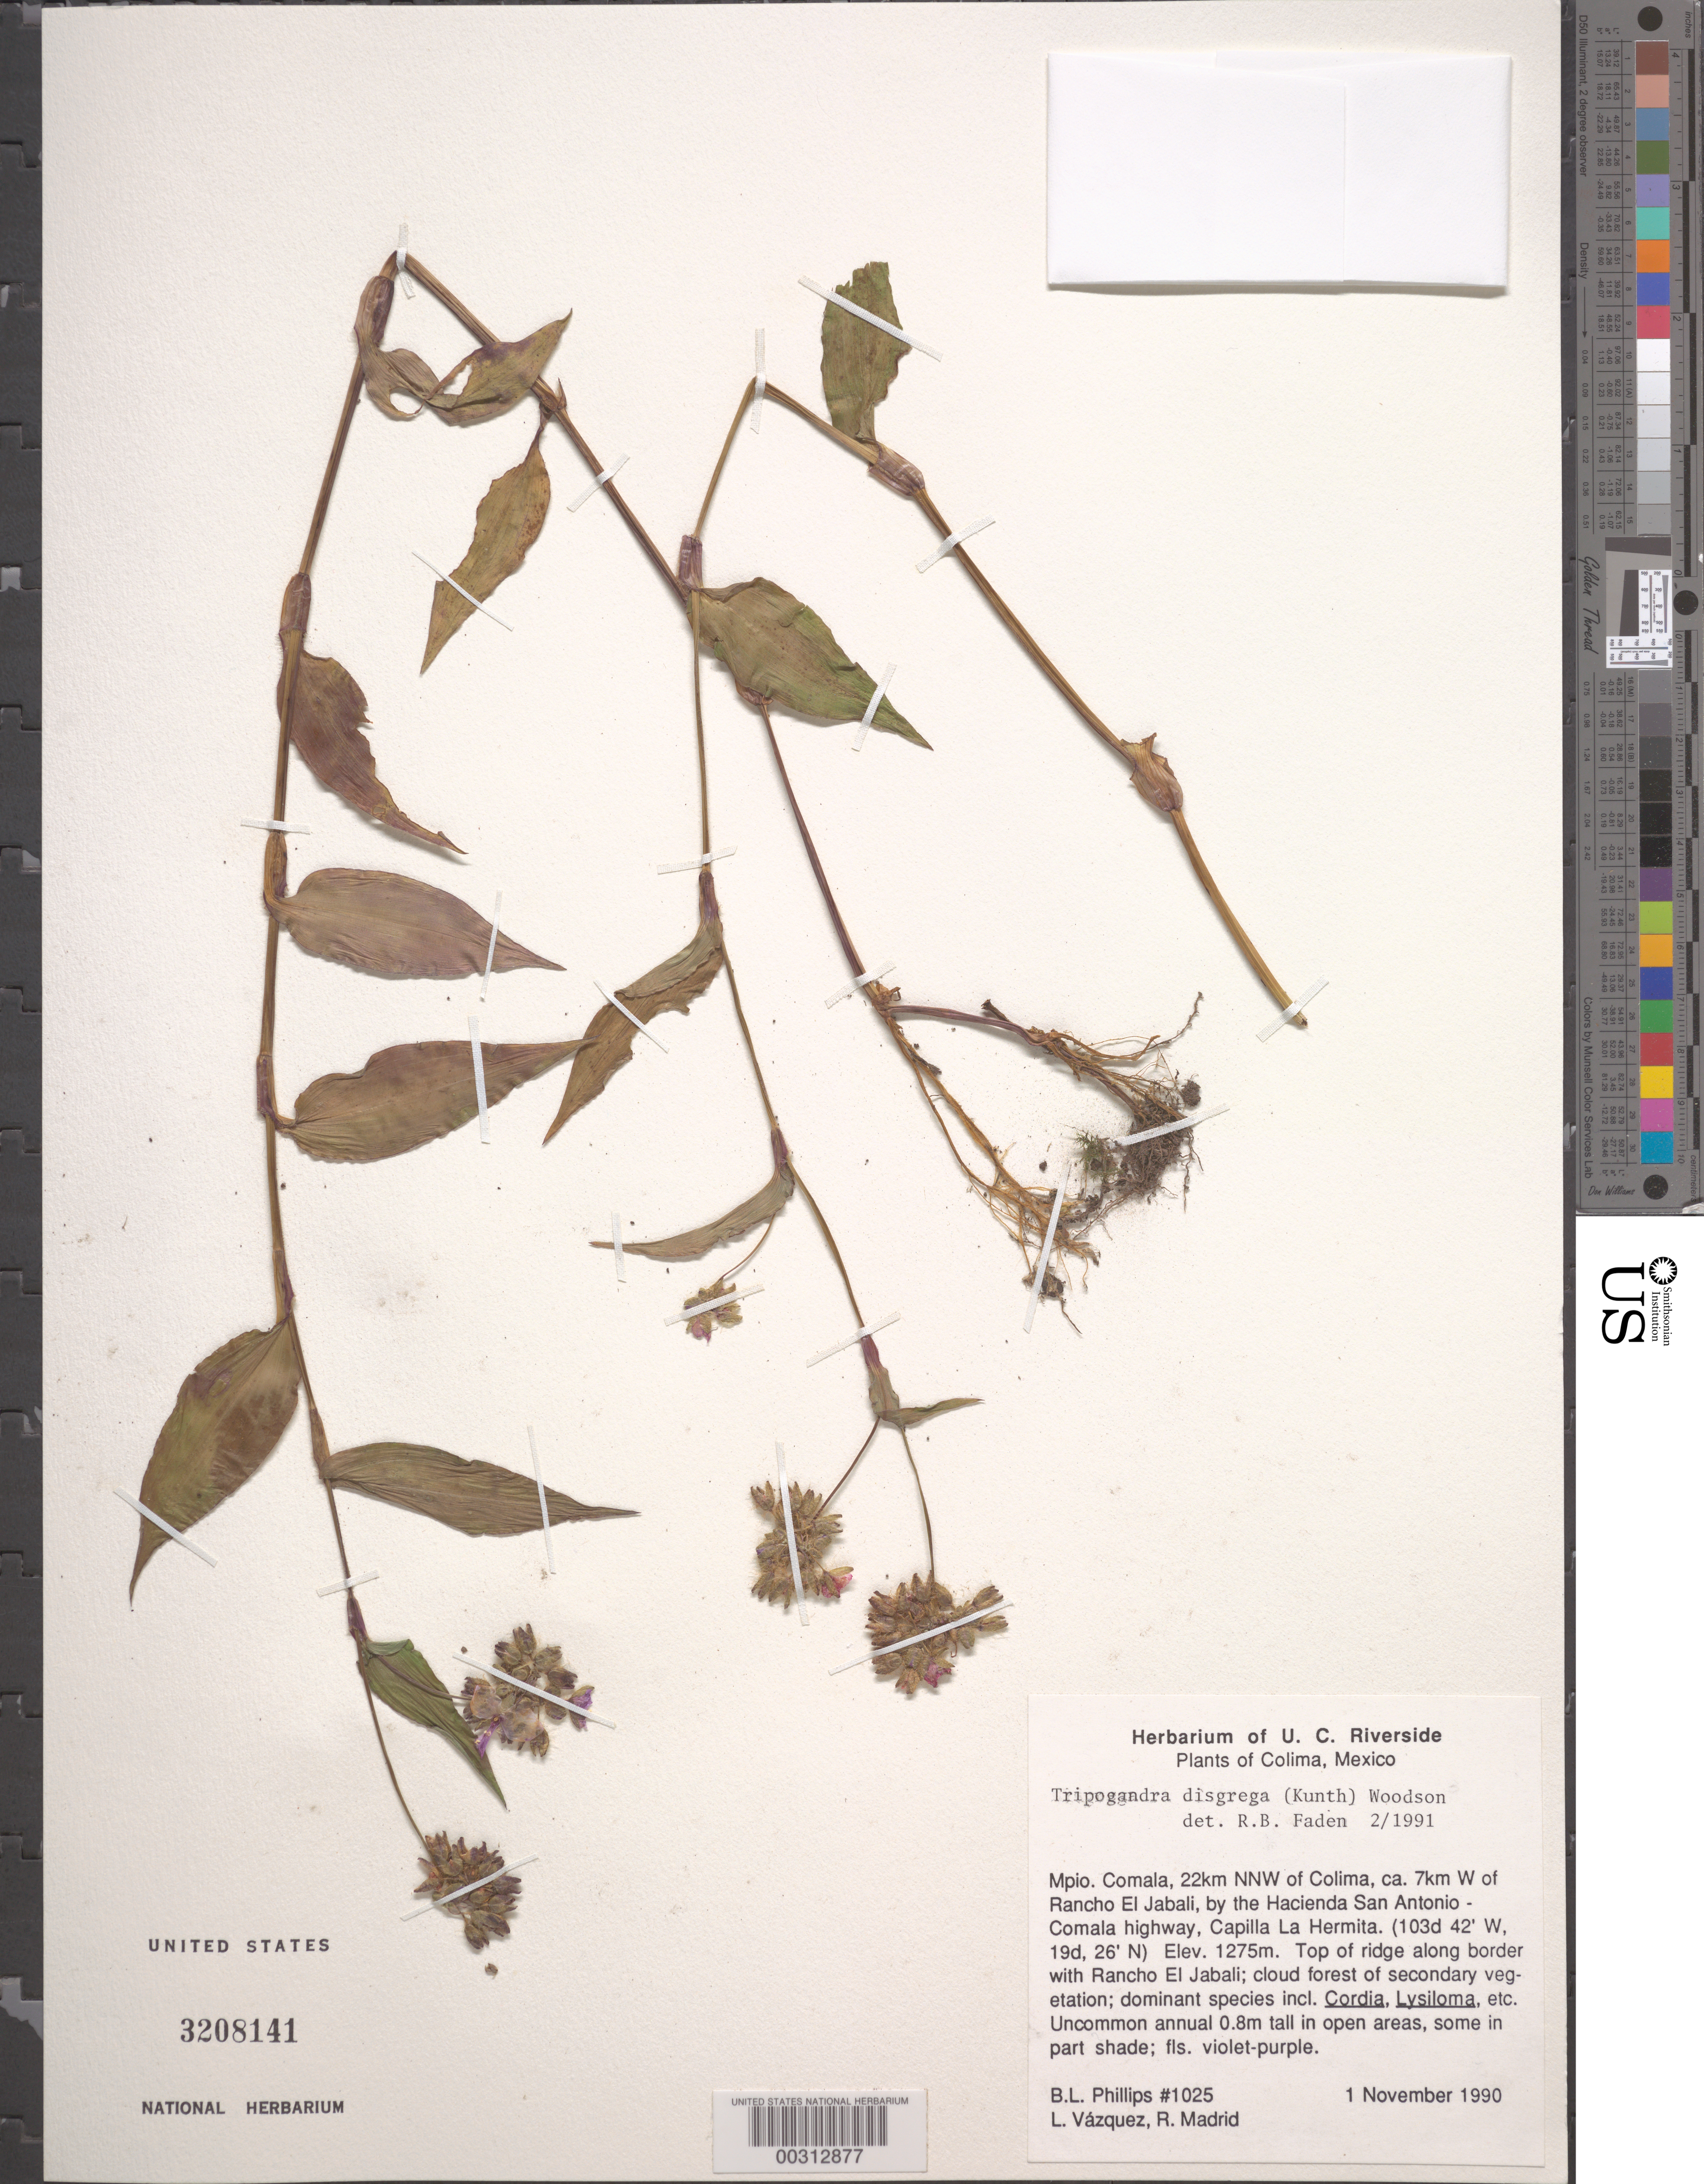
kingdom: Plantae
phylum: Tracheophyta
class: Liliopsida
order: Commelinales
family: Commelinaceae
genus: Tripogandra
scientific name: Tripogandra disgrega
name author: (Kunth) Woodson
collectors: B. L. Phillips, L. Vazquez & R. Madrid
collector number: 1025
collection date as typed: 01 Nov 1990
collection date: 1990-11-01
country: Mexico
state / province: Colima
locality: Comala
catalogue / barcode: US 3208141